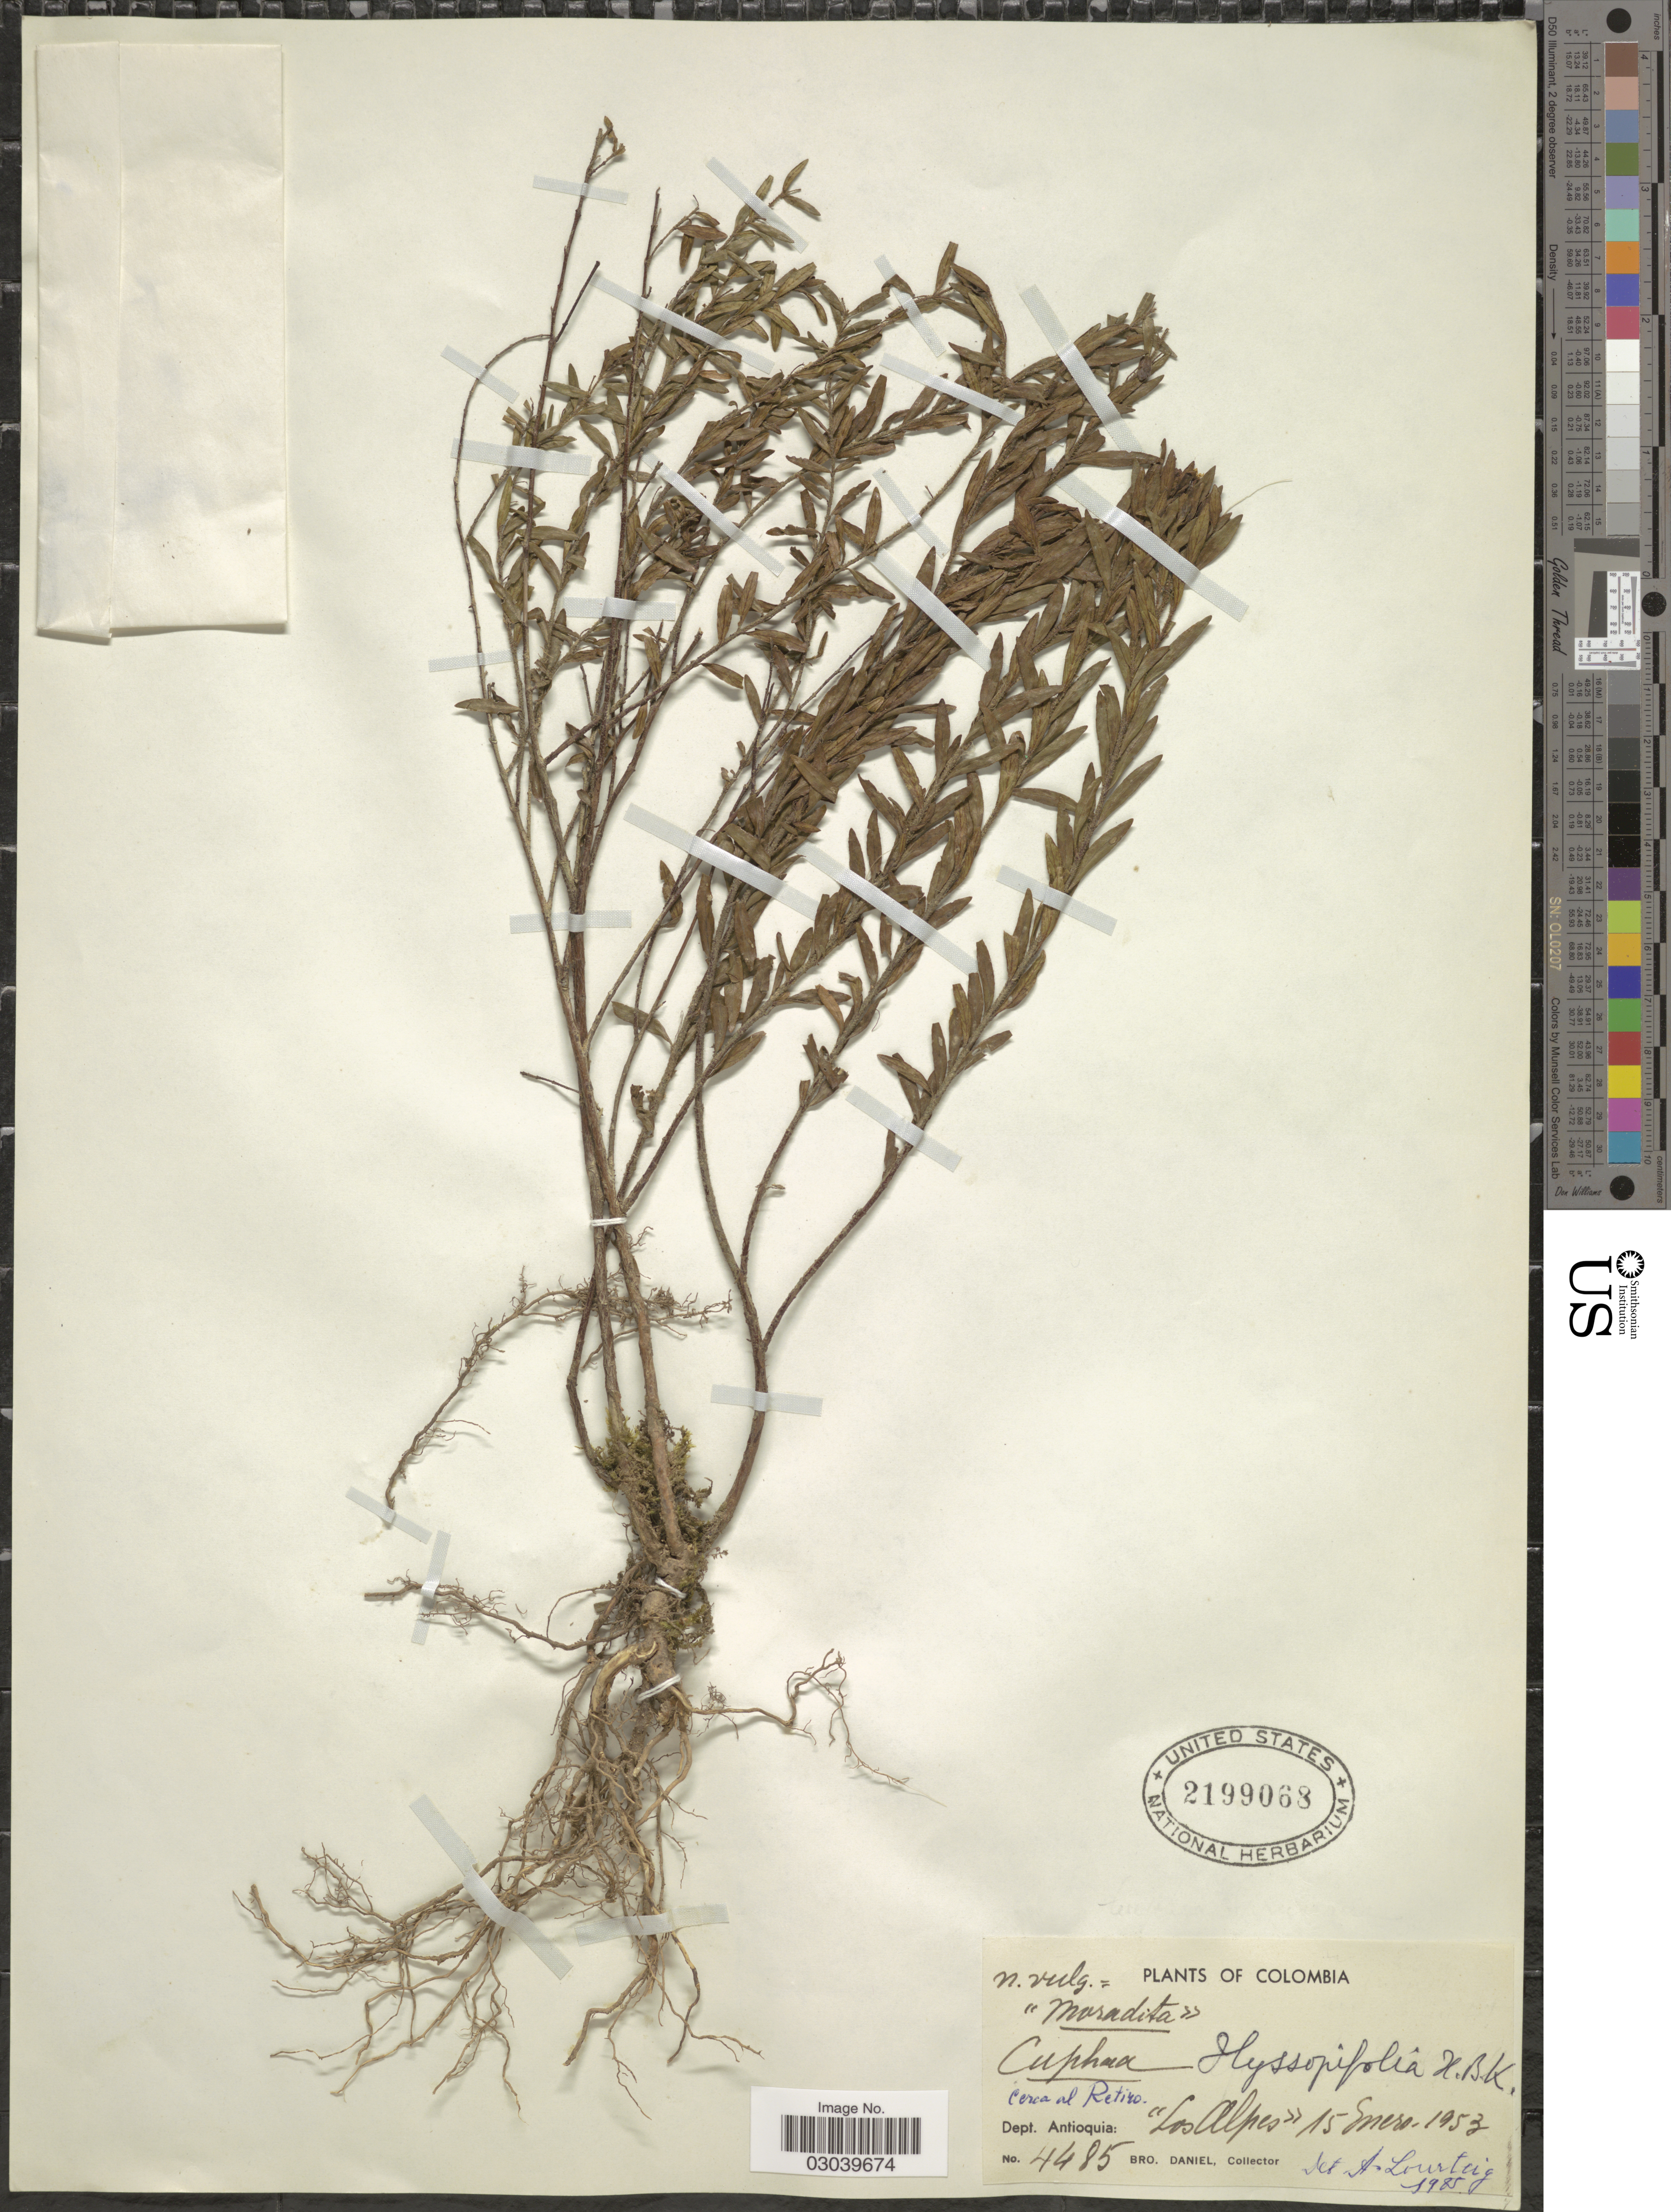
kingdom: Plantae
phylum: Tracheophyta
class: Magnoliopsida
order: Myrtales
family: Lythraceae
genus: Cuphea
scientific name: Cuphea hyssopifolia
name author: Kunth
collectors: Bro. Daniel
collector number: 4485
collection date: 1953-01-15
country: Colombia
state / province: Antioquia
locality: Cerca al Retiro. Dept. Antioquia: "Los Alpes".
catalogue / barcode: US 2199068